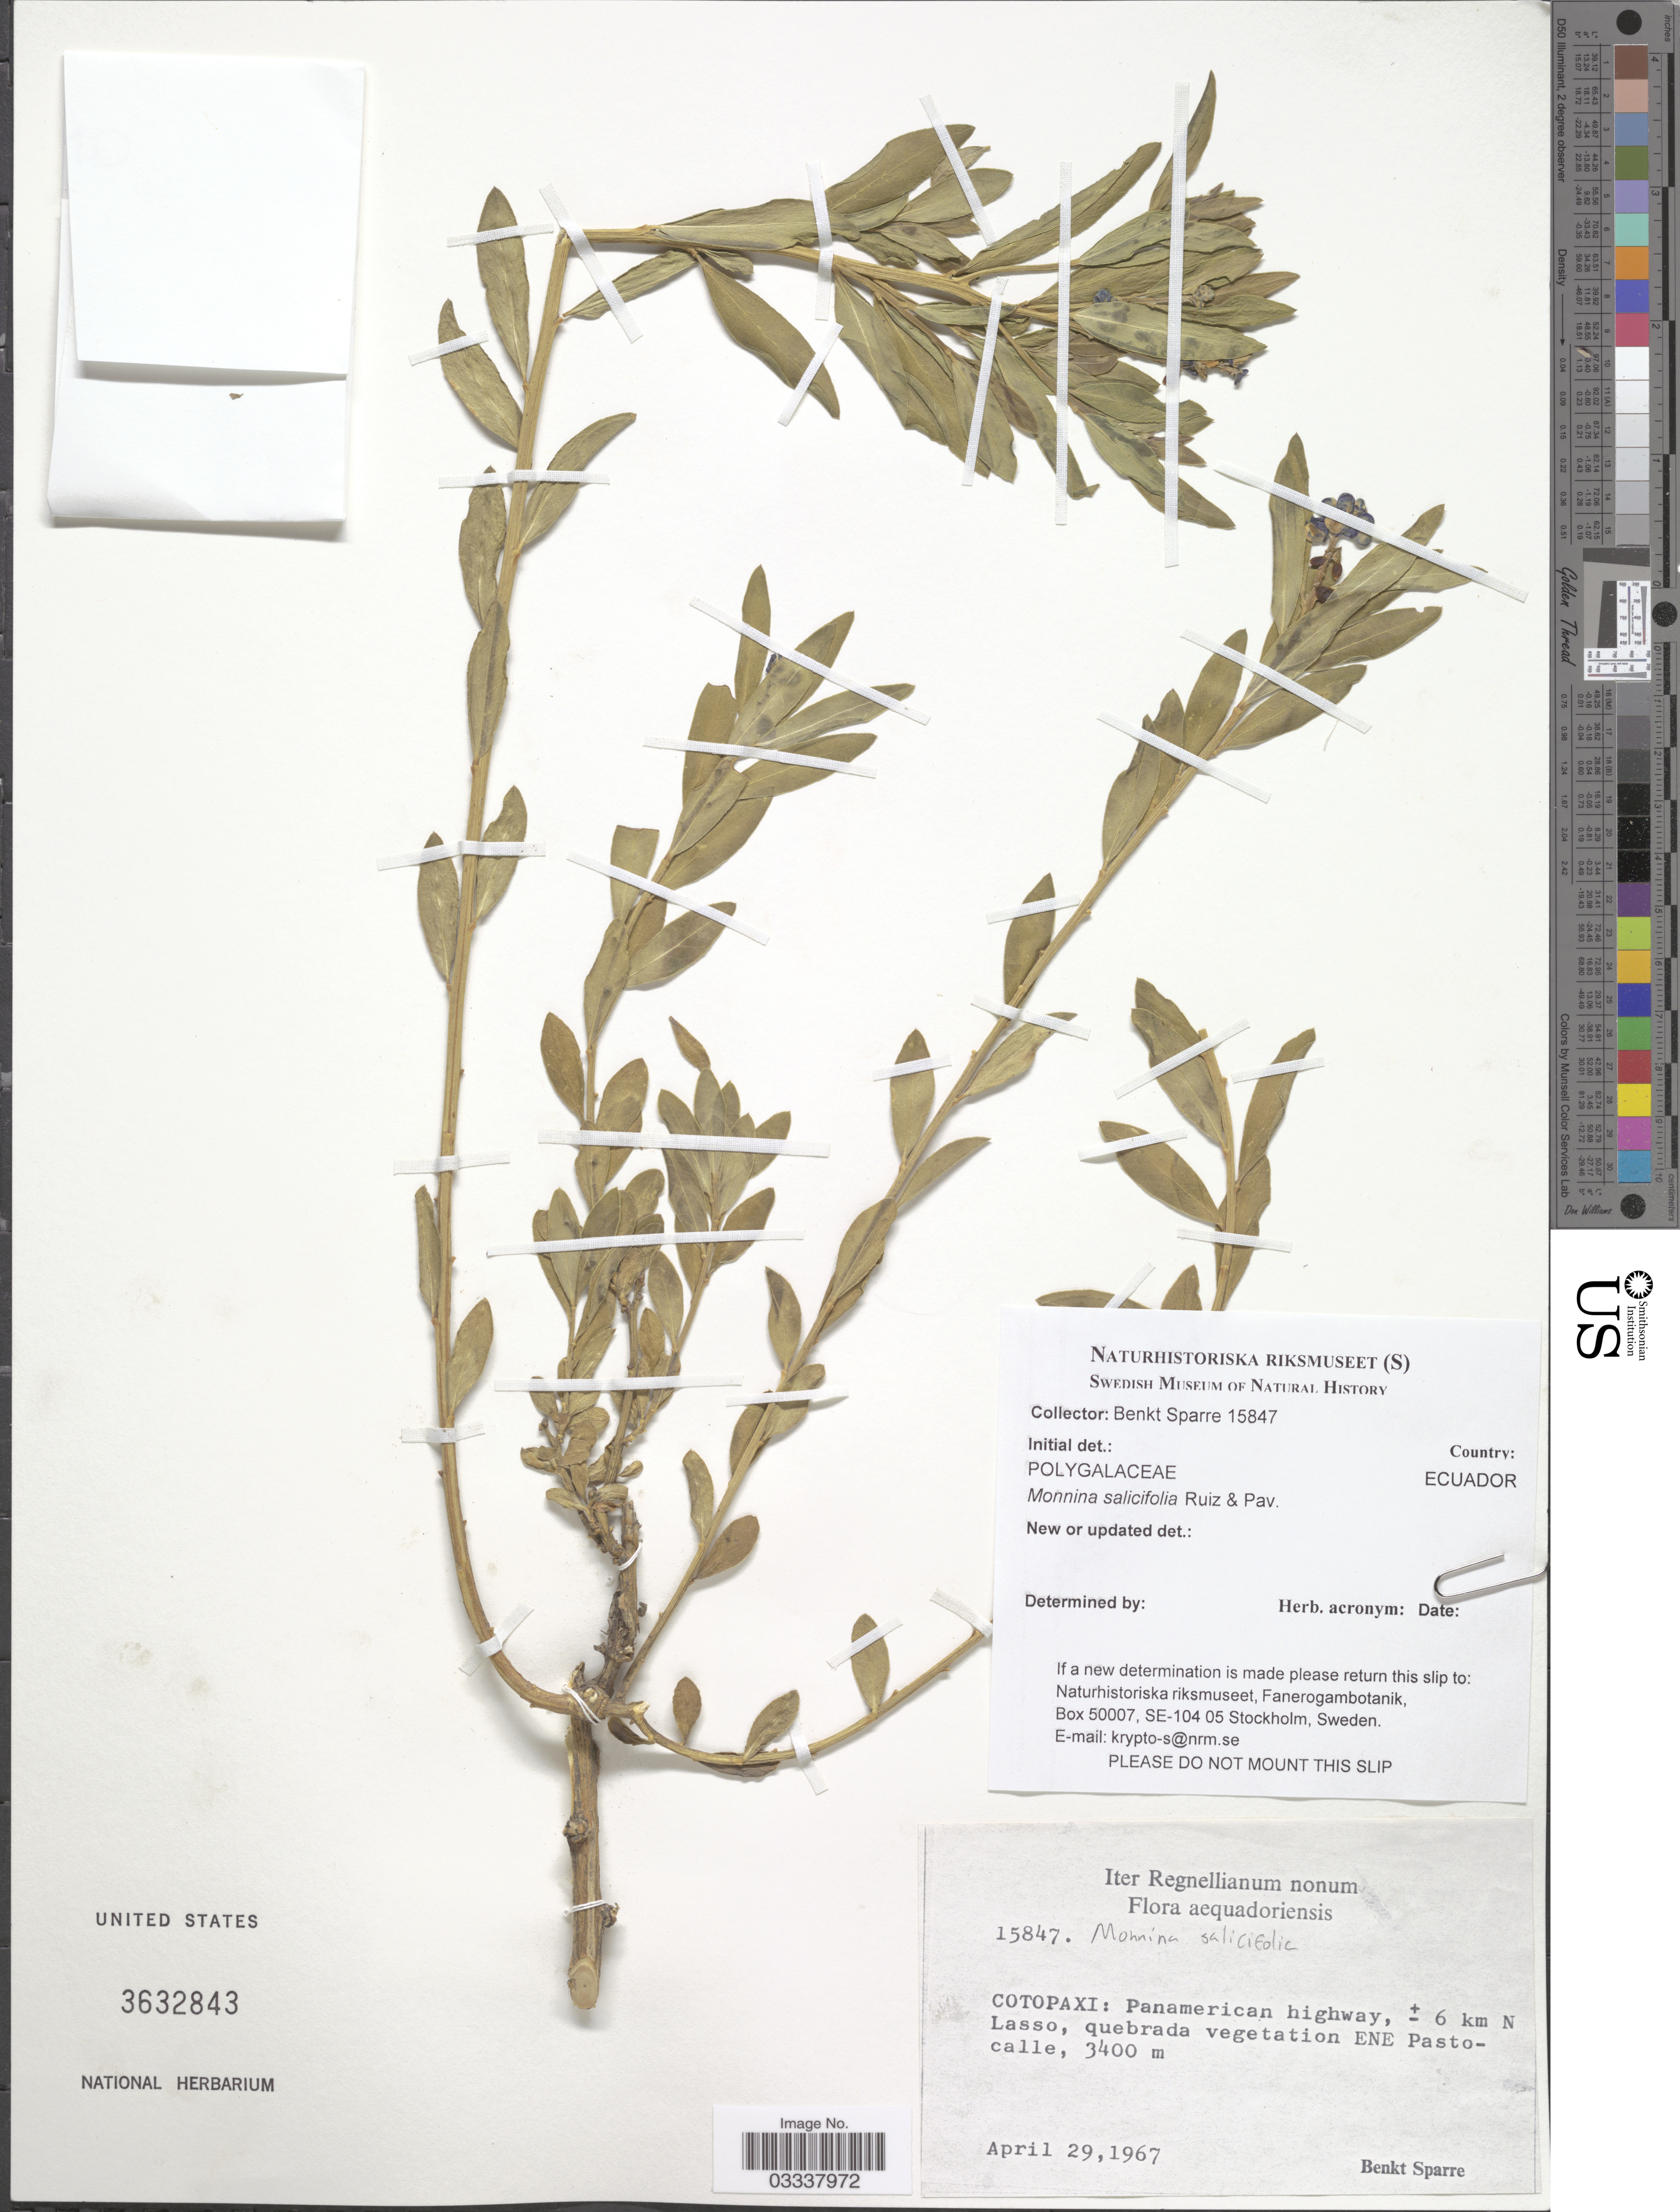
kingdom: Plantae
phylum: Tracheophyta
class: Magnoliopsida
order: Fabales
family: Polygalaceae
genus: Monnina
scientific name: Monnina salicifolia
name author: Ruiz & Pav.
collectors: B. Sparre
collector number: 15847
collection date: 1967-04-29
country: Ecuador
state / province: Cotopaxi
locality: Aequadoriensis, Panamerican highway, ± 6 km N Lasso, quebrada vegetation ENE Pastocalle.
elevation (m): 3400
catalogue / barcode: US 3632843